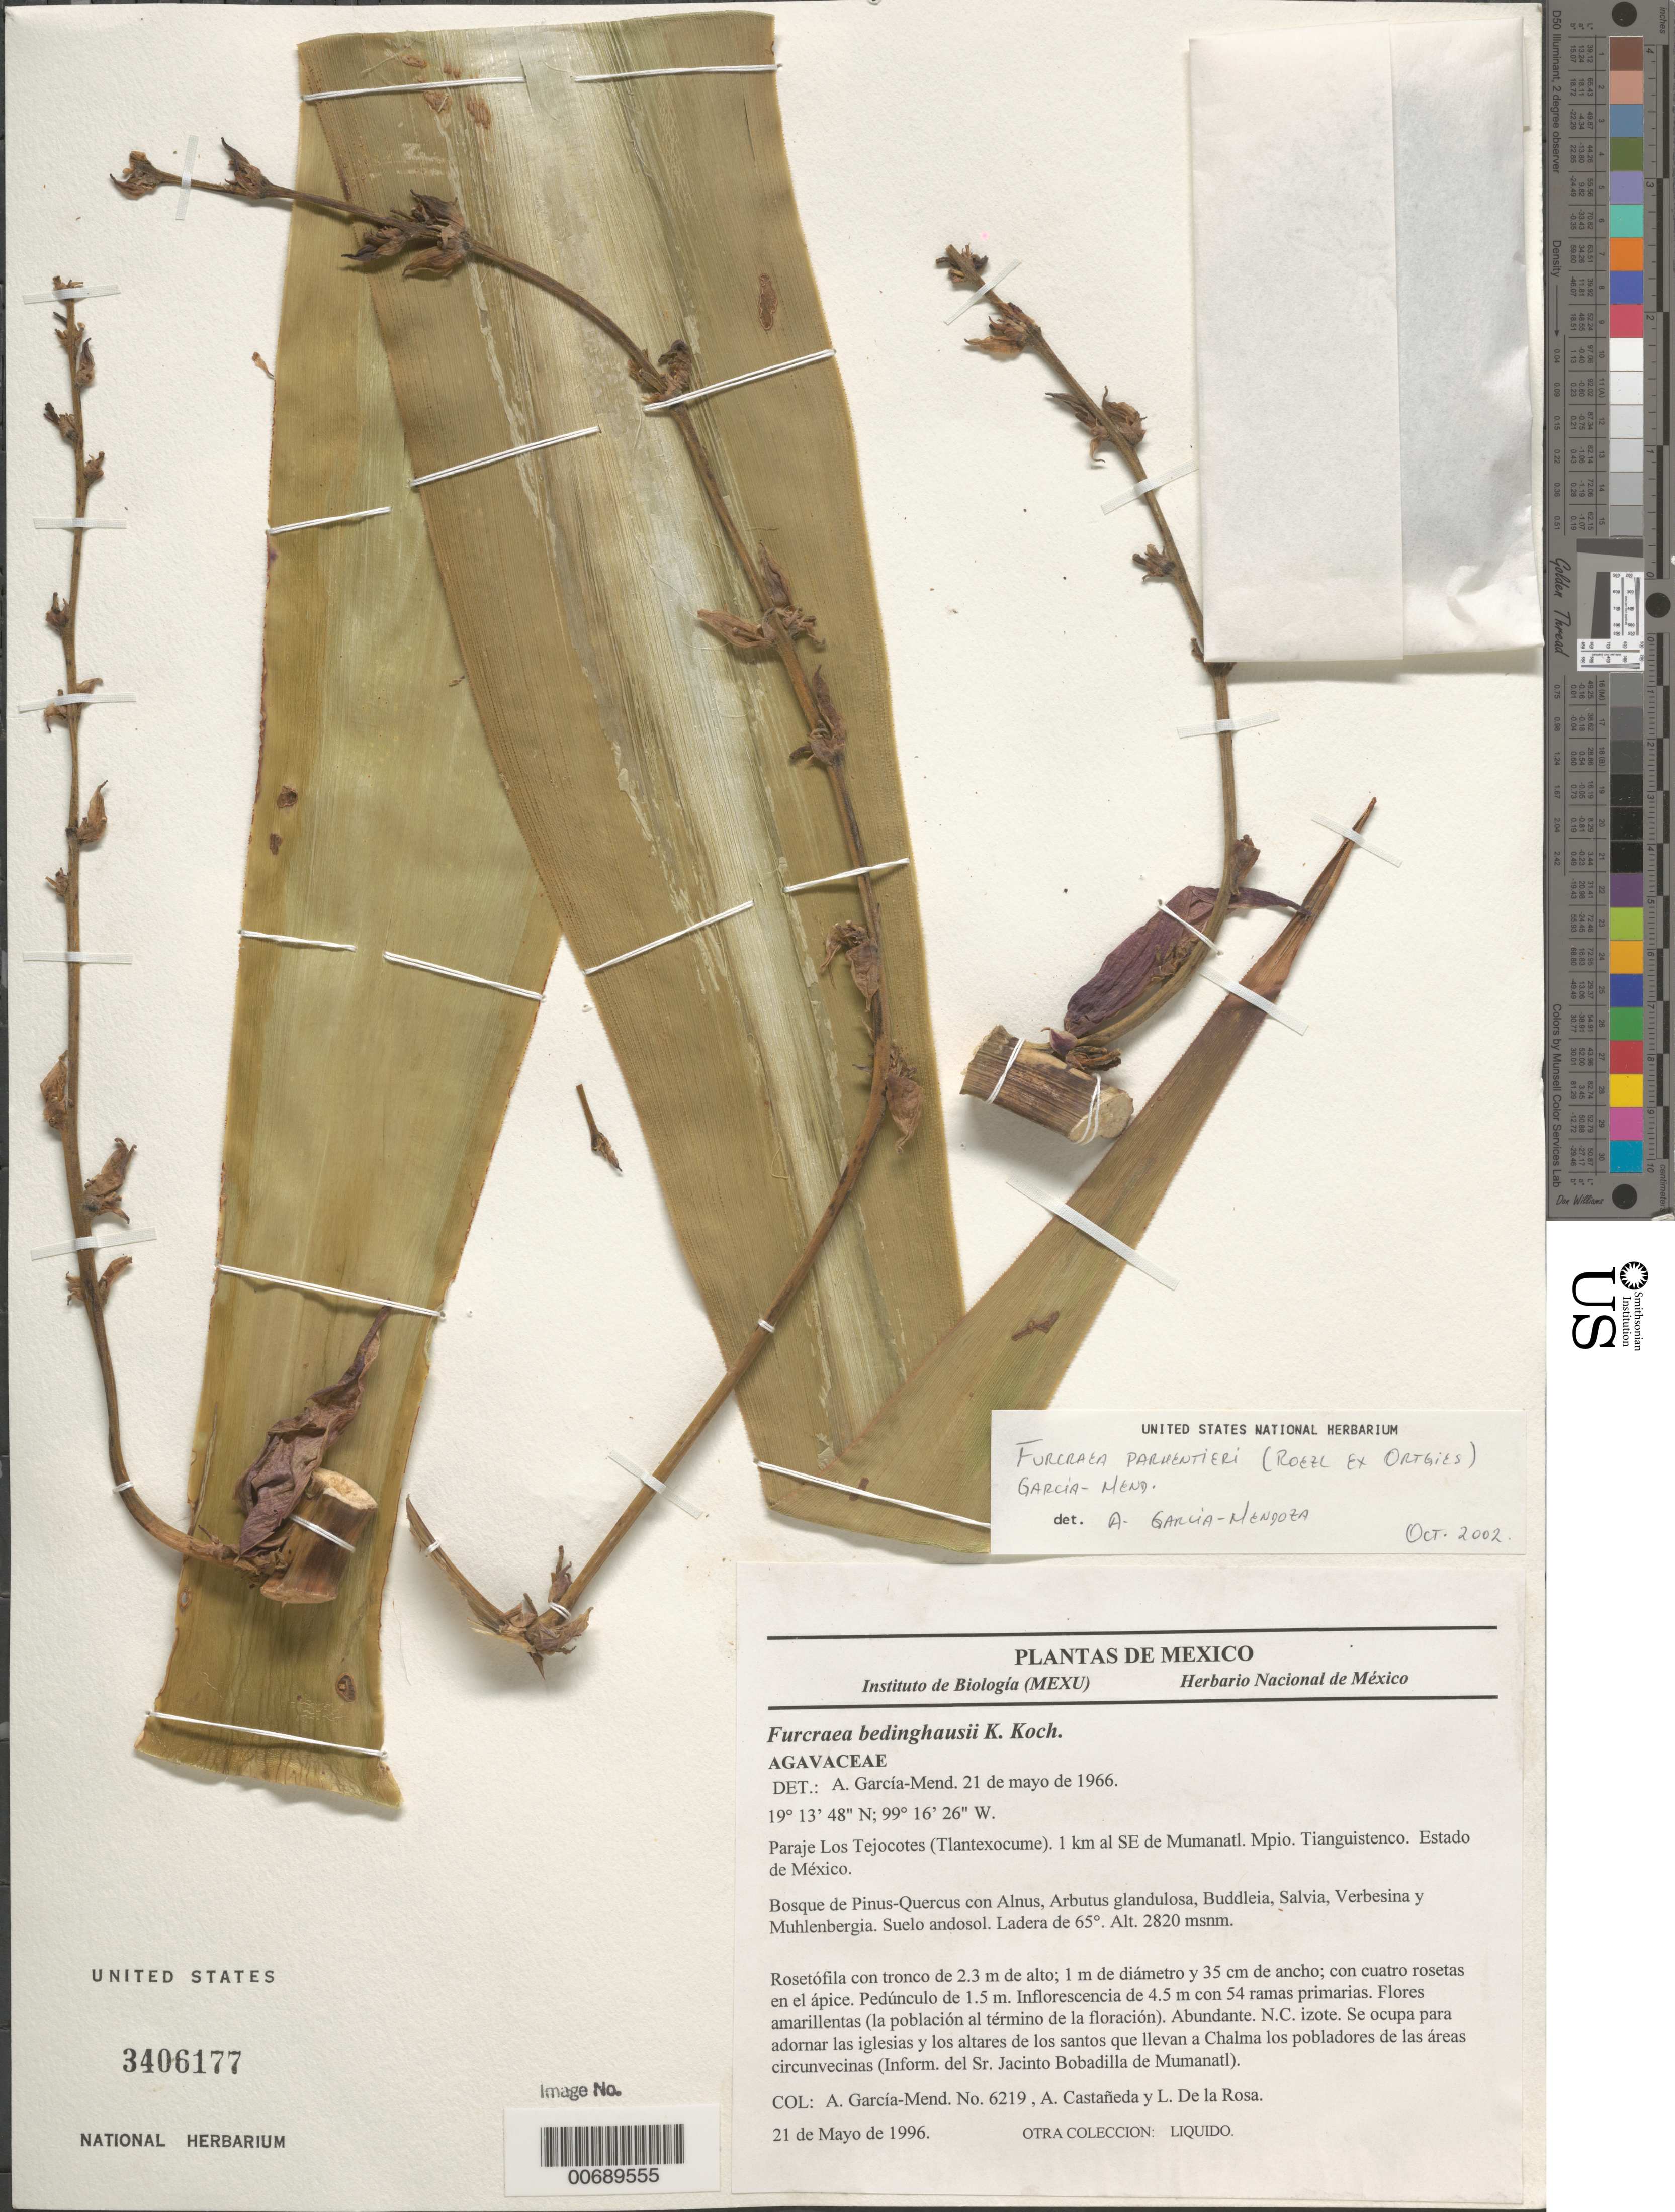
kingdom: Plantae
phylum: Tracheophyta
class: Liliopsida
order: Asparagales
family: Asparagaceae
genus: Furcraea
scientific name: Furcraea parmentieri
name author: (Roezl) García-Mend.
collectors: A. Gracia-Mend., A. Castañeda & L. de la Rosa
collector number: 6219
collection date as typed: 21 May 1996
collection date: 1996-05-21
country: Mexico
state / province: México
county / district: Tianguistenco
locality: Paraje Los Tejocotes, SE de Mumanatl.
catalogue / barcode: US 3406177